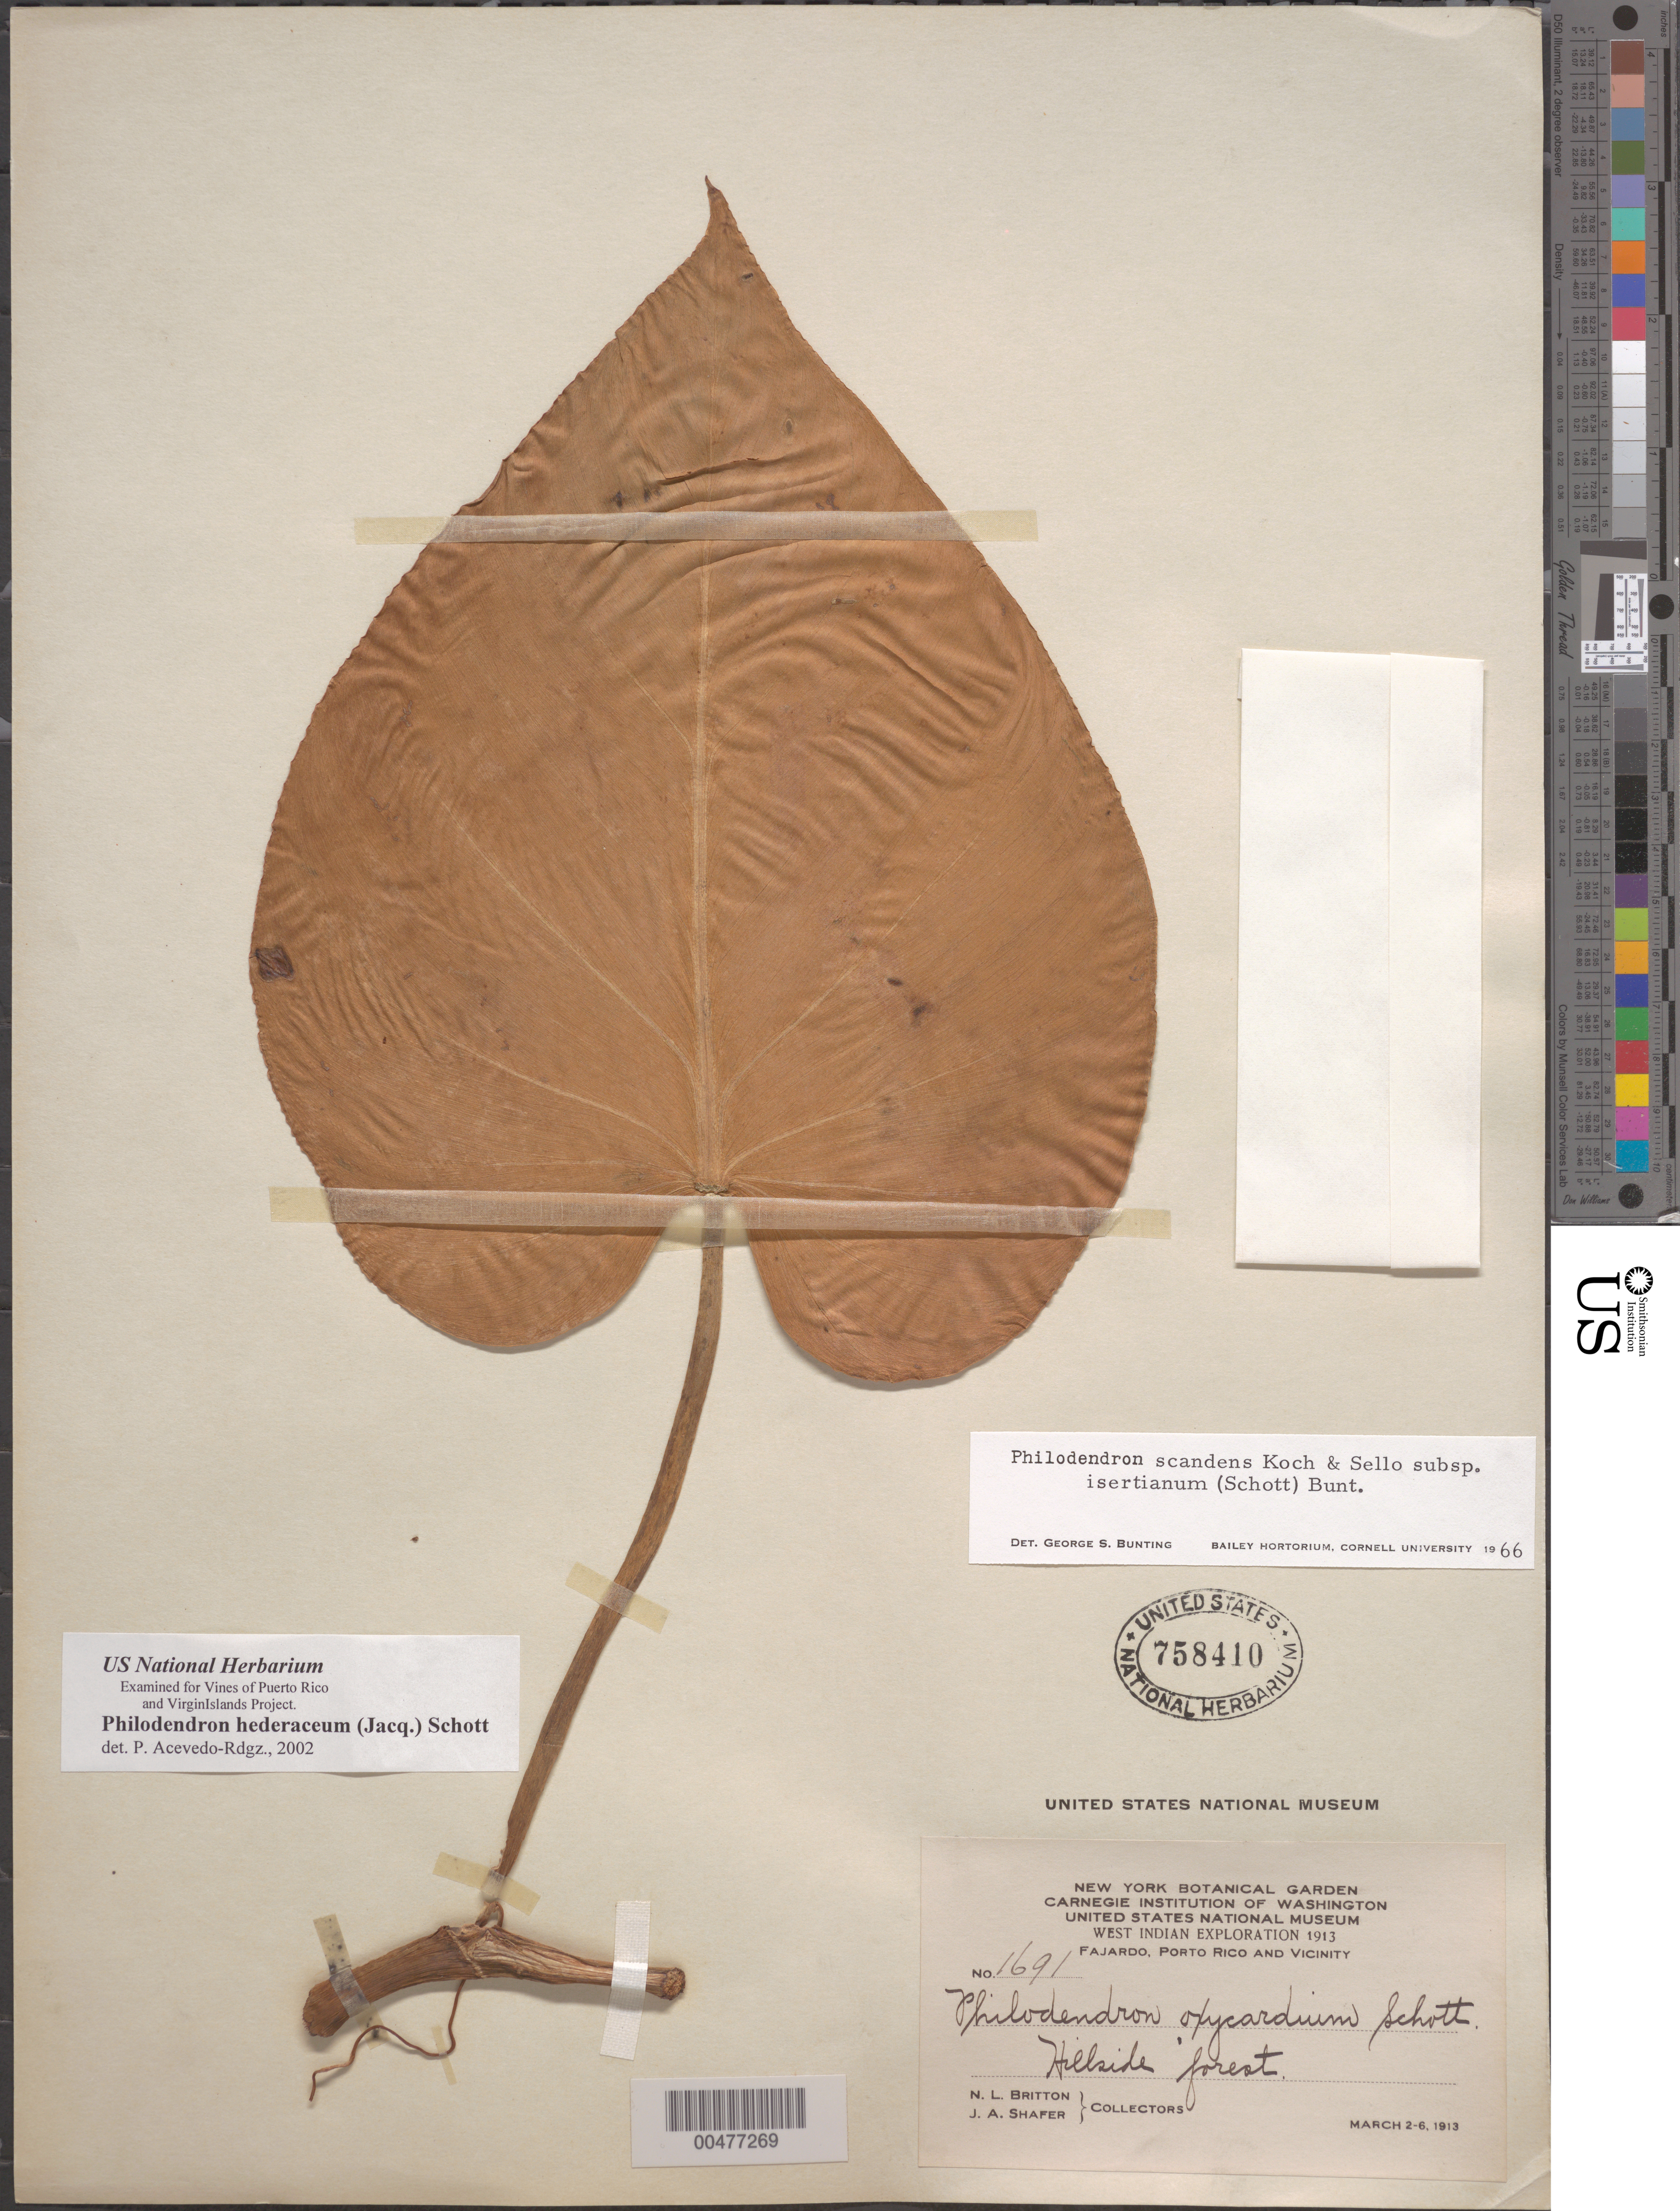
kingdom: Plantae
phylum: Tracheophyta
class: Liliopsida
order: Alismatales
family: Araceae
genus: Philodendron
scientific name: Philodendron scandens subsp. isertianum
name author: (Schott) G.S. Bunting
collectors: N. Britton & J. A. Shafer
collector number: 1691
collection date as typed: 02 Mar 1913 to 06 Mar 1913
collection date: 1913-03-02/1913-03-06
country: Puerto Rico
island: Greater Antilles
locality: Fajardo. Hillside forest.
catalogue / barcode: US 758410